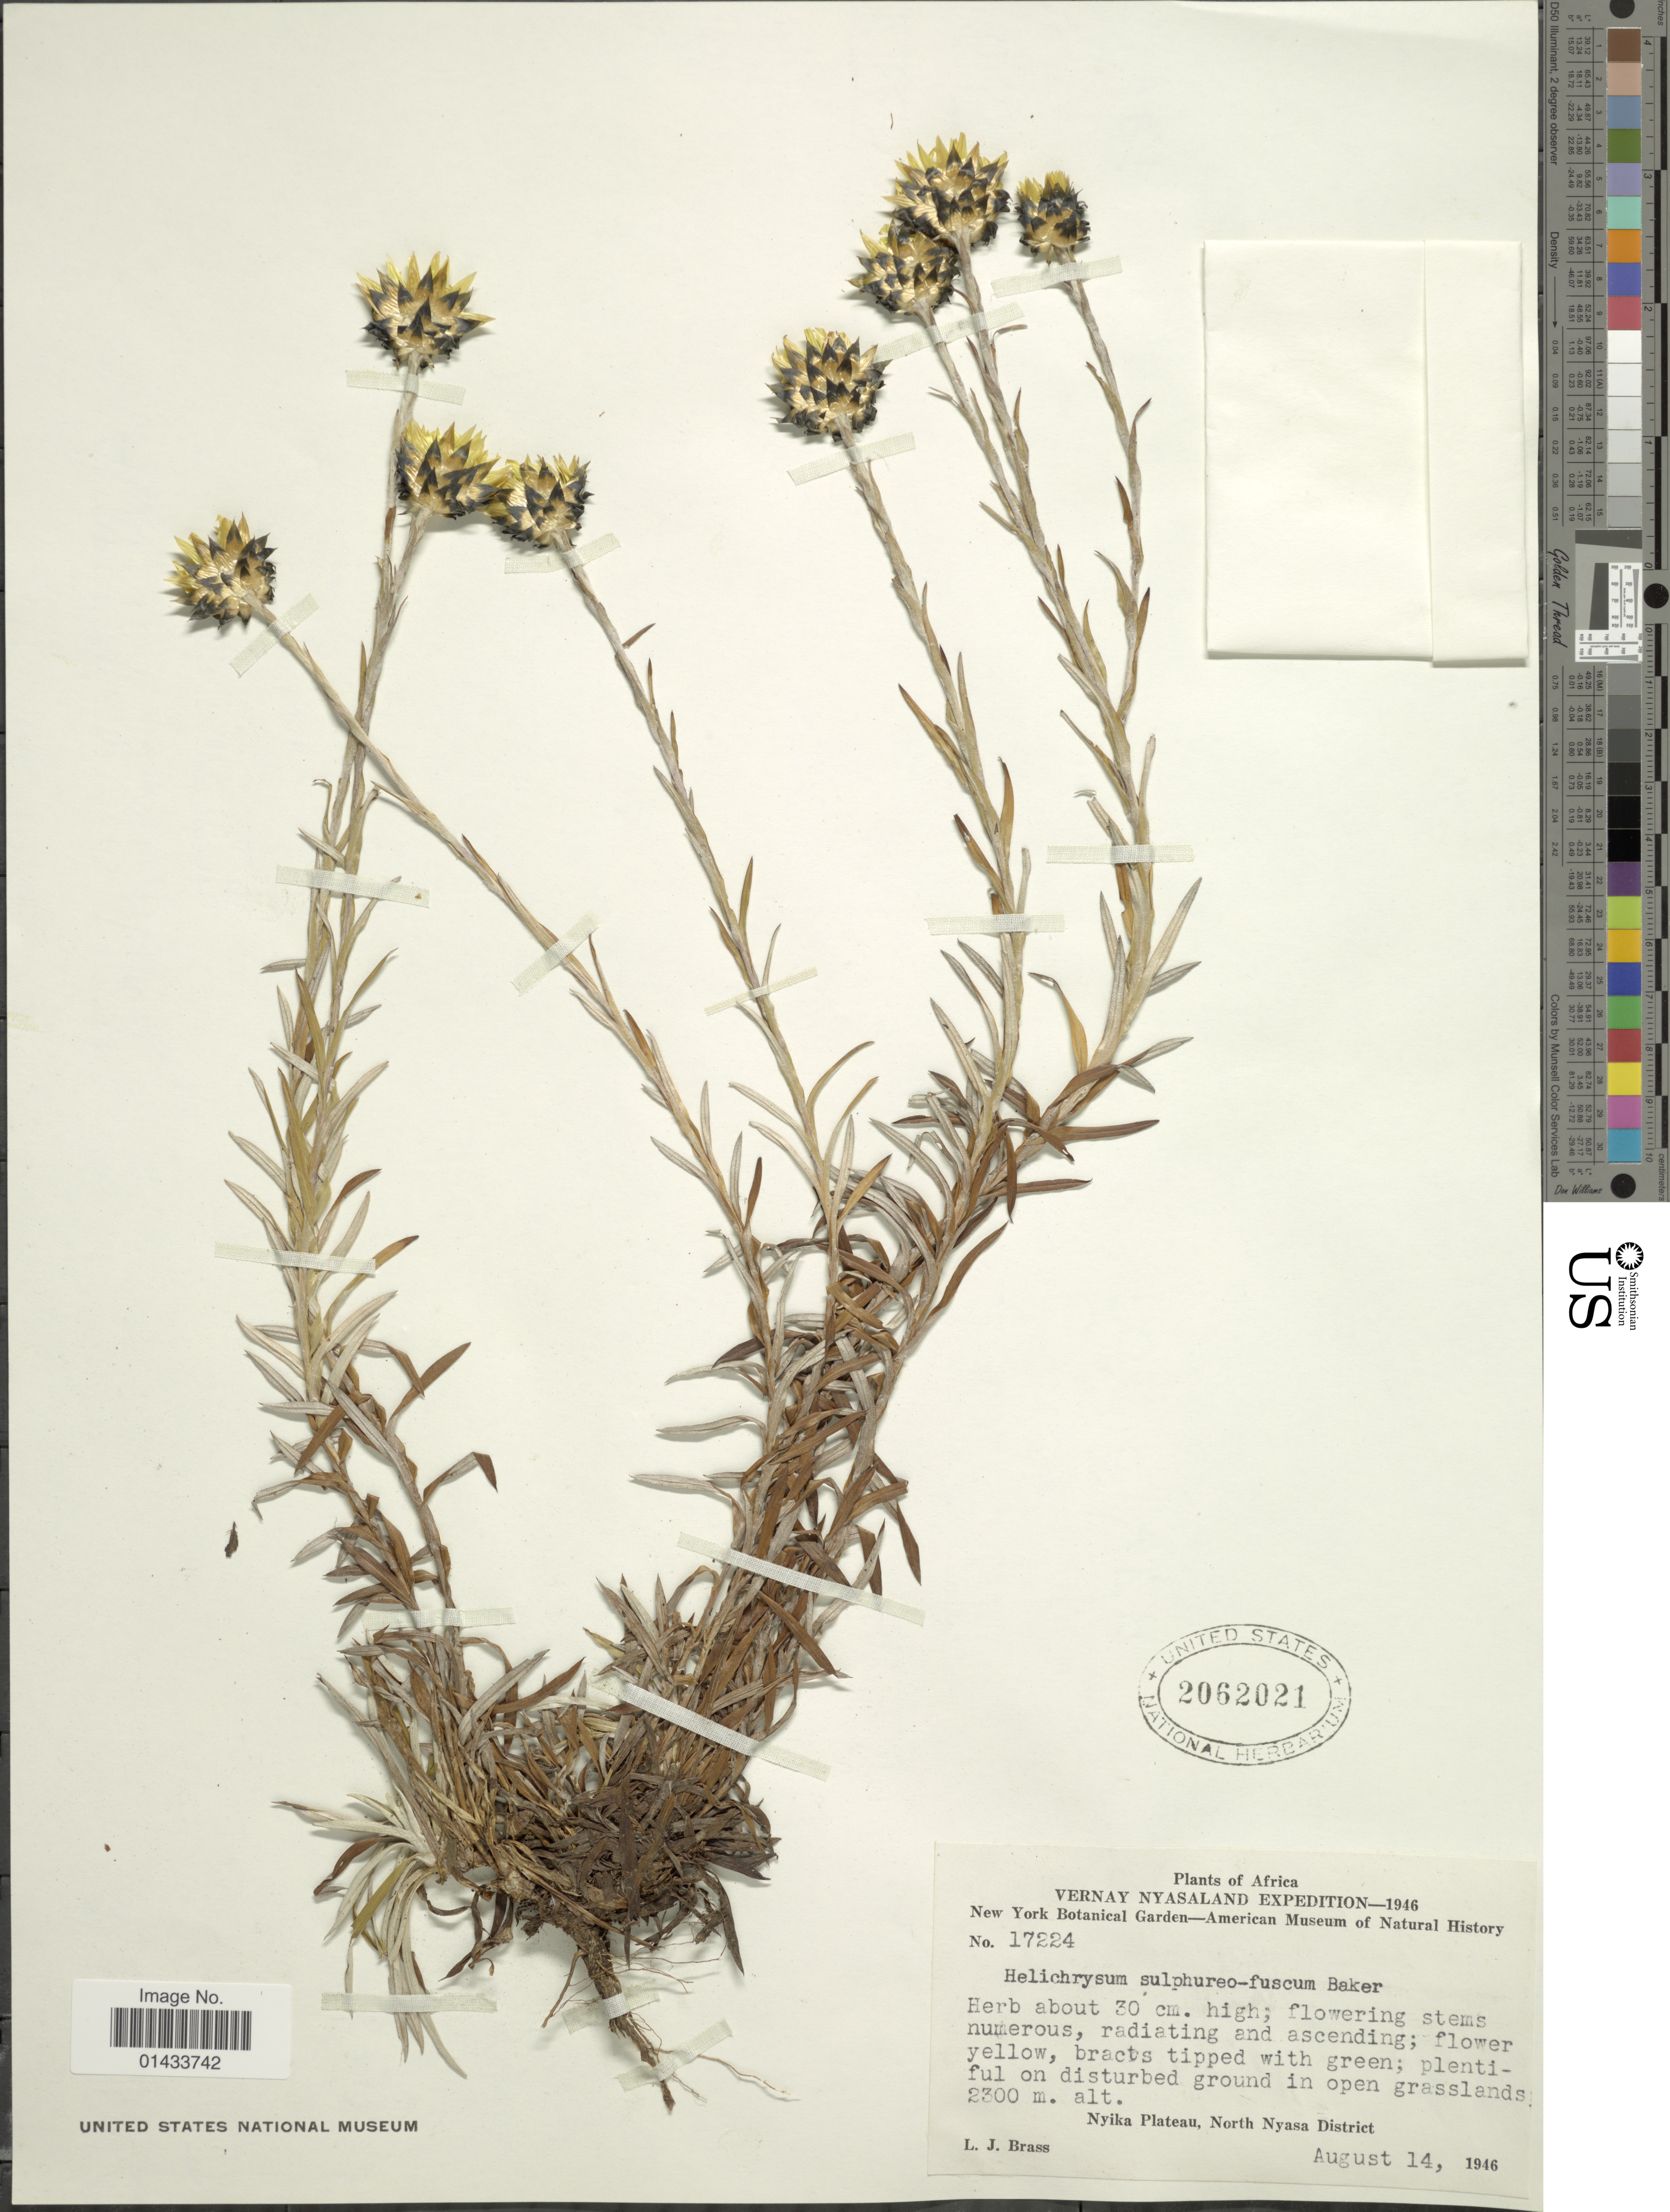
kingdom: Plantae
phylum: Tracheophyta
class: Magnoliopsida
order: Asterales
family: Asteraceae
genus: Helichrysum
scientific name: Helichrysum sulphureo-fuscum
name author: Baker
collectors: L. J. Brass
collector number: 17224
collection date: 1946-08-14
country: Malawi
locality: Vernay Nyasaland, Nyika Plateau, North Nyasa District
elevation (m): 2300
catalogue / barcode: US 2062021